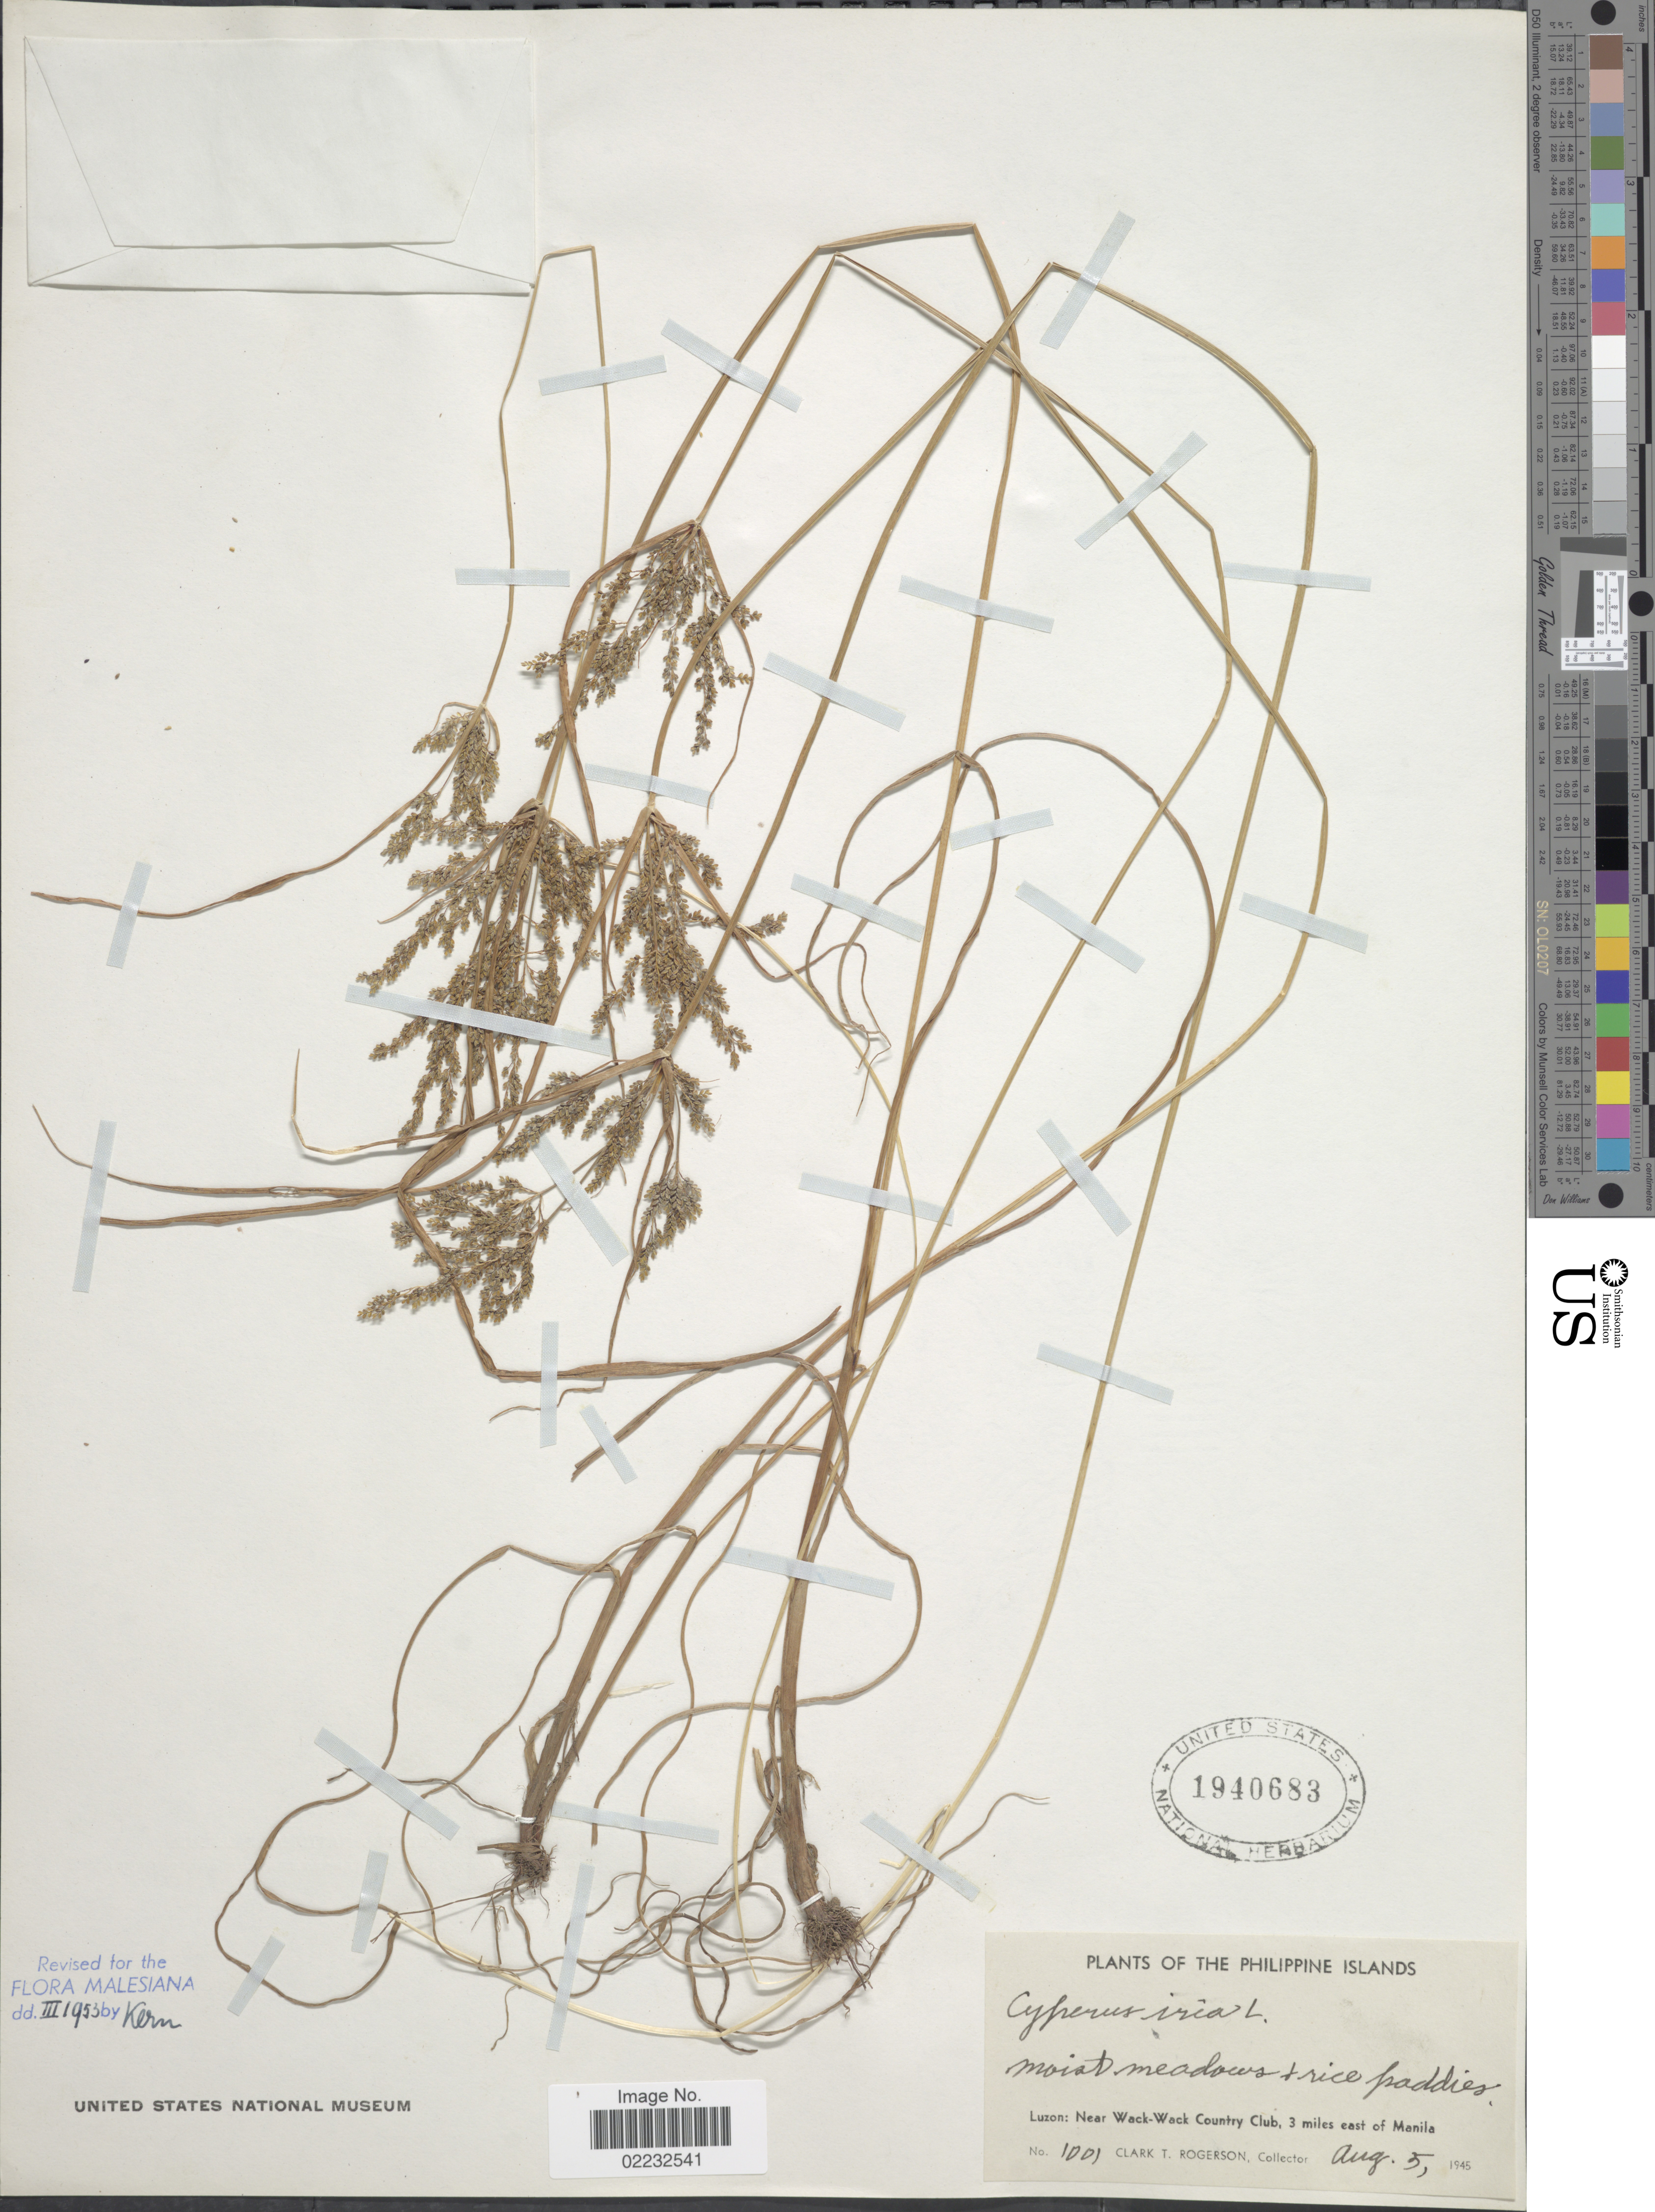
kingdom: Plantae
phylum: Tracheophyta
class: Liliopsida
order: Poales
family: Cyperaceae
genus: Cyperus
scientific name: Cyperus iria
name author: L.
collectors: C. Rogerson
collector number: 1001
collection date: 1945-08-05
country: Philippines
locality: Luzon: Near Wack- Wack Country Club, 3 miles east of Manila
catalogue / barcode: US 1940683